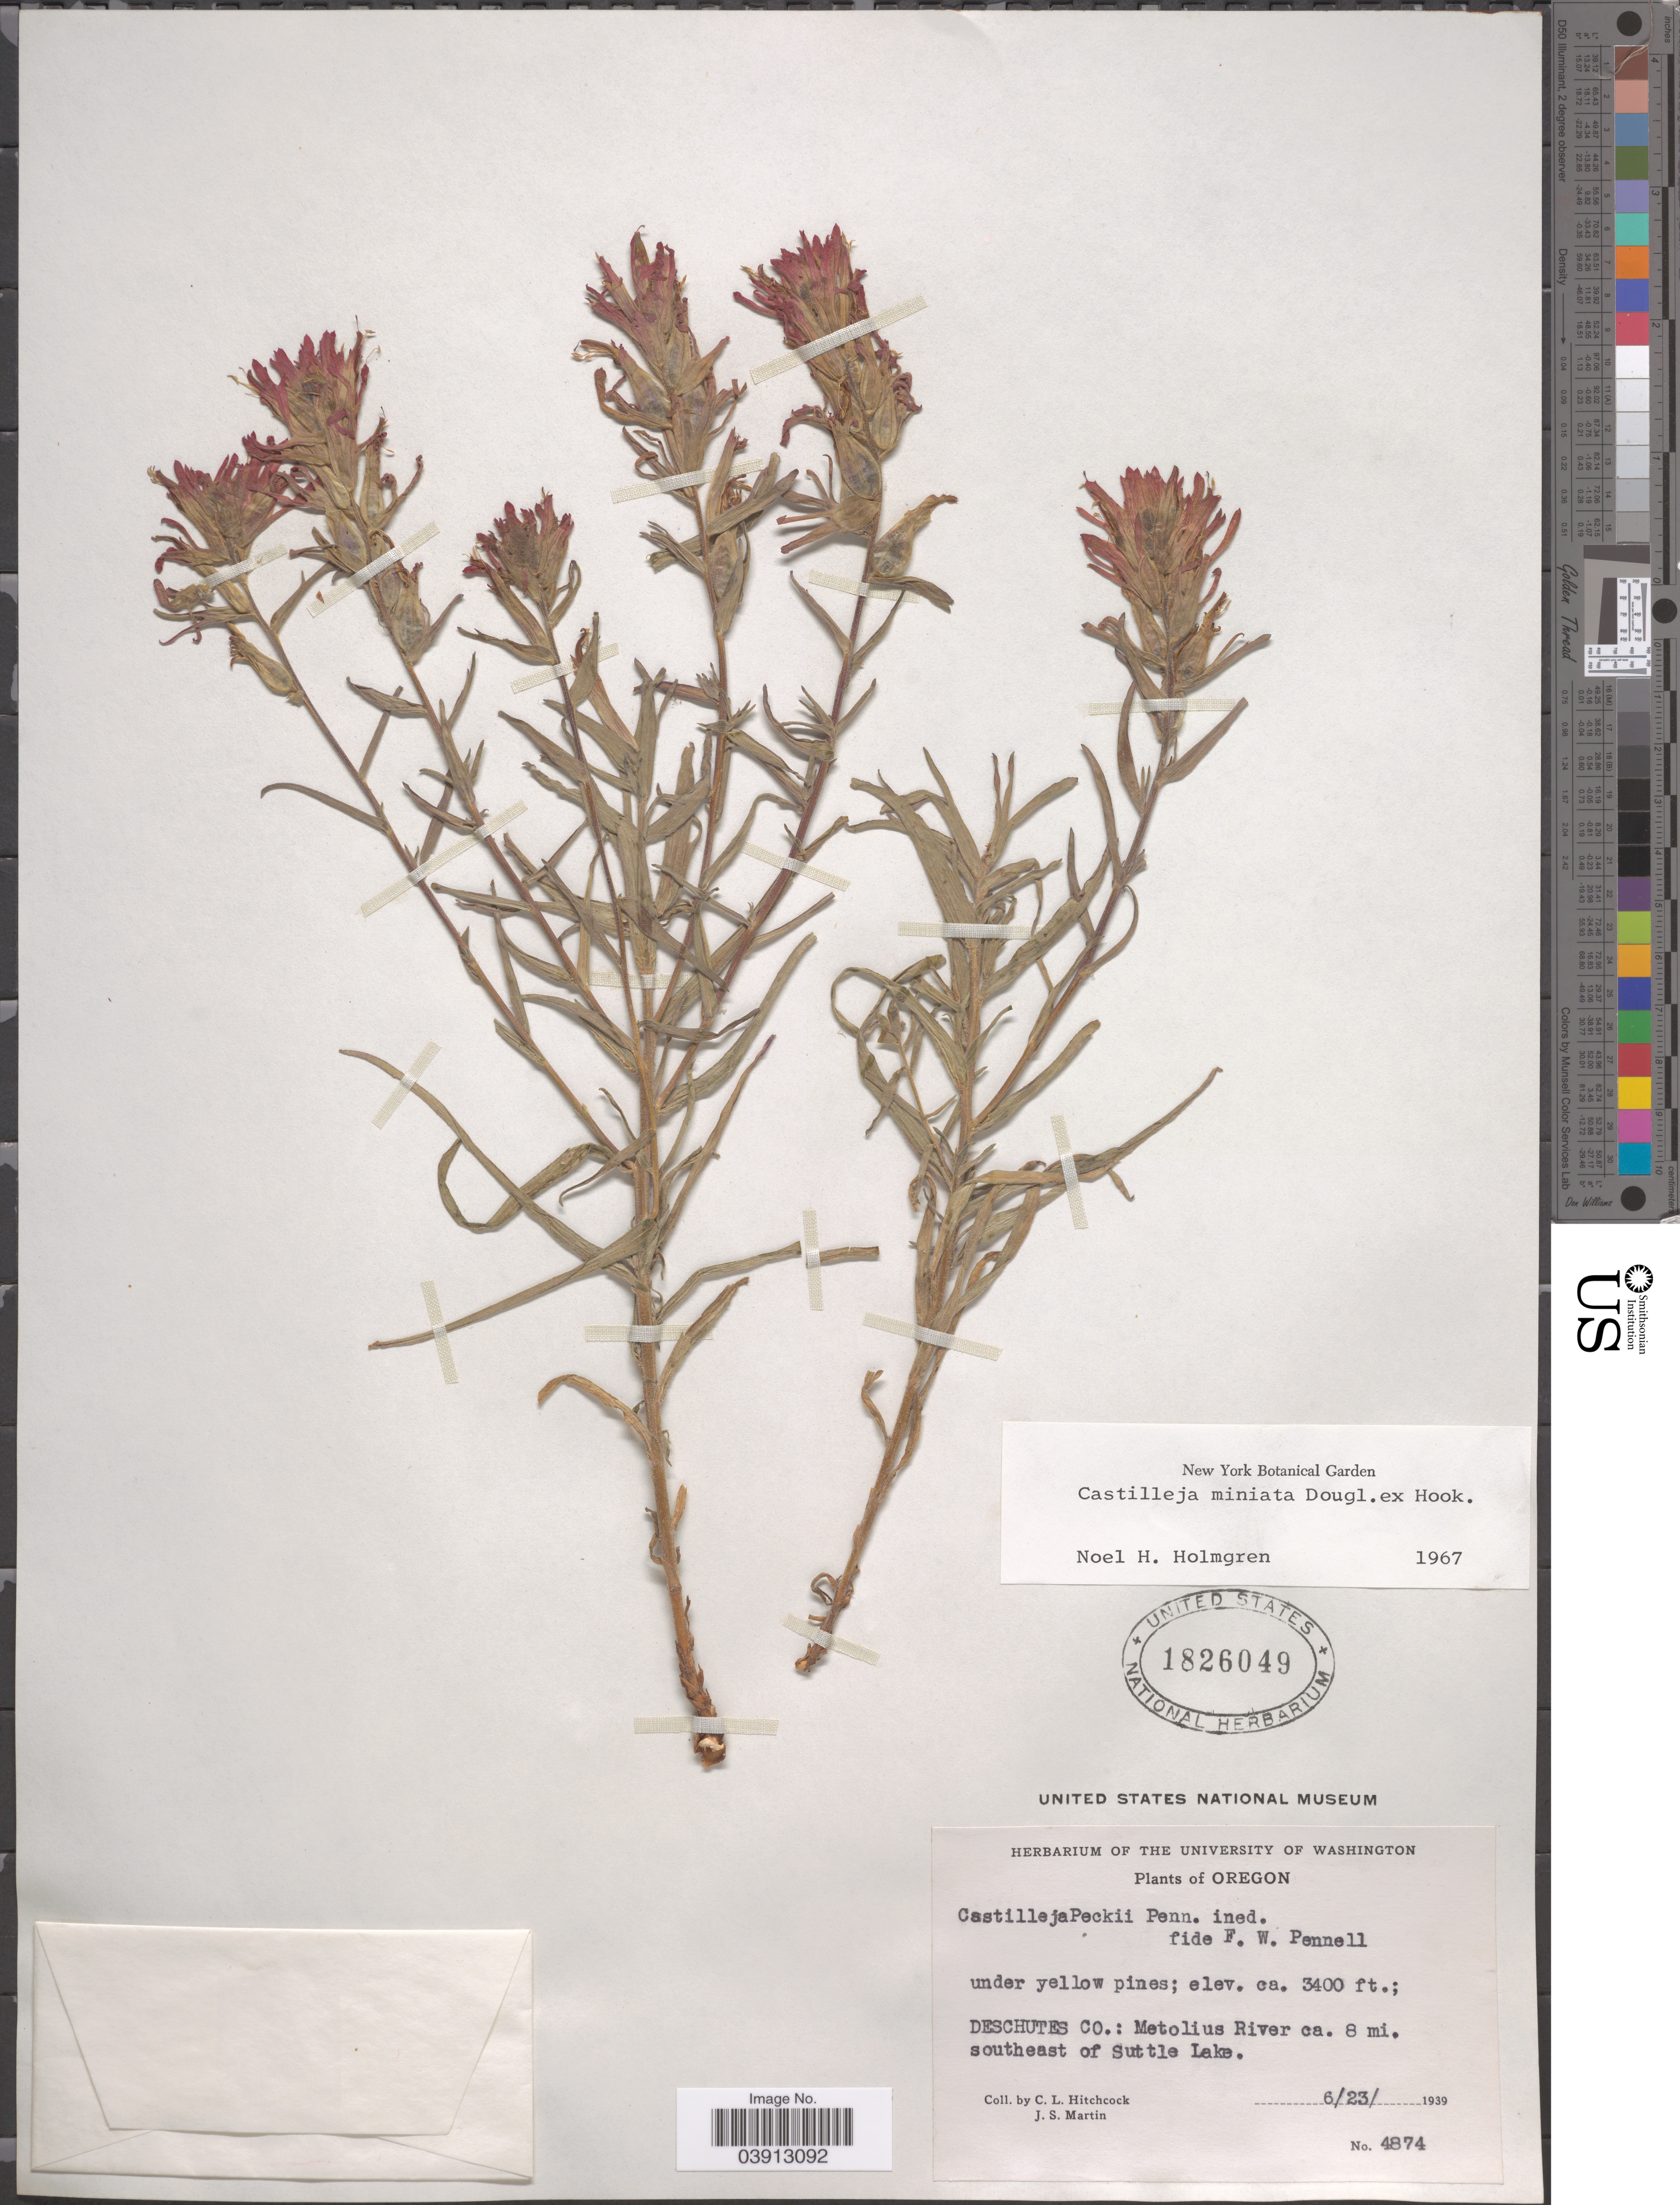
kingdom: Plantae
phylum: Tracheophyta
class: Magnoliopsida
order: Lamiales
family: Orobanchaceae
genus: Castilleja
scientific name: Castilleja miniata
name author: Douglas ex Hook.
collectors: C. L. Hitchcock & J. S. Martin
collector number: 4874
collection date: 1939-06-23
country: United States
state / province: Oregon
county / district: Deschutes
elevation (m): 1036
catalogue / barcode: US 1826049